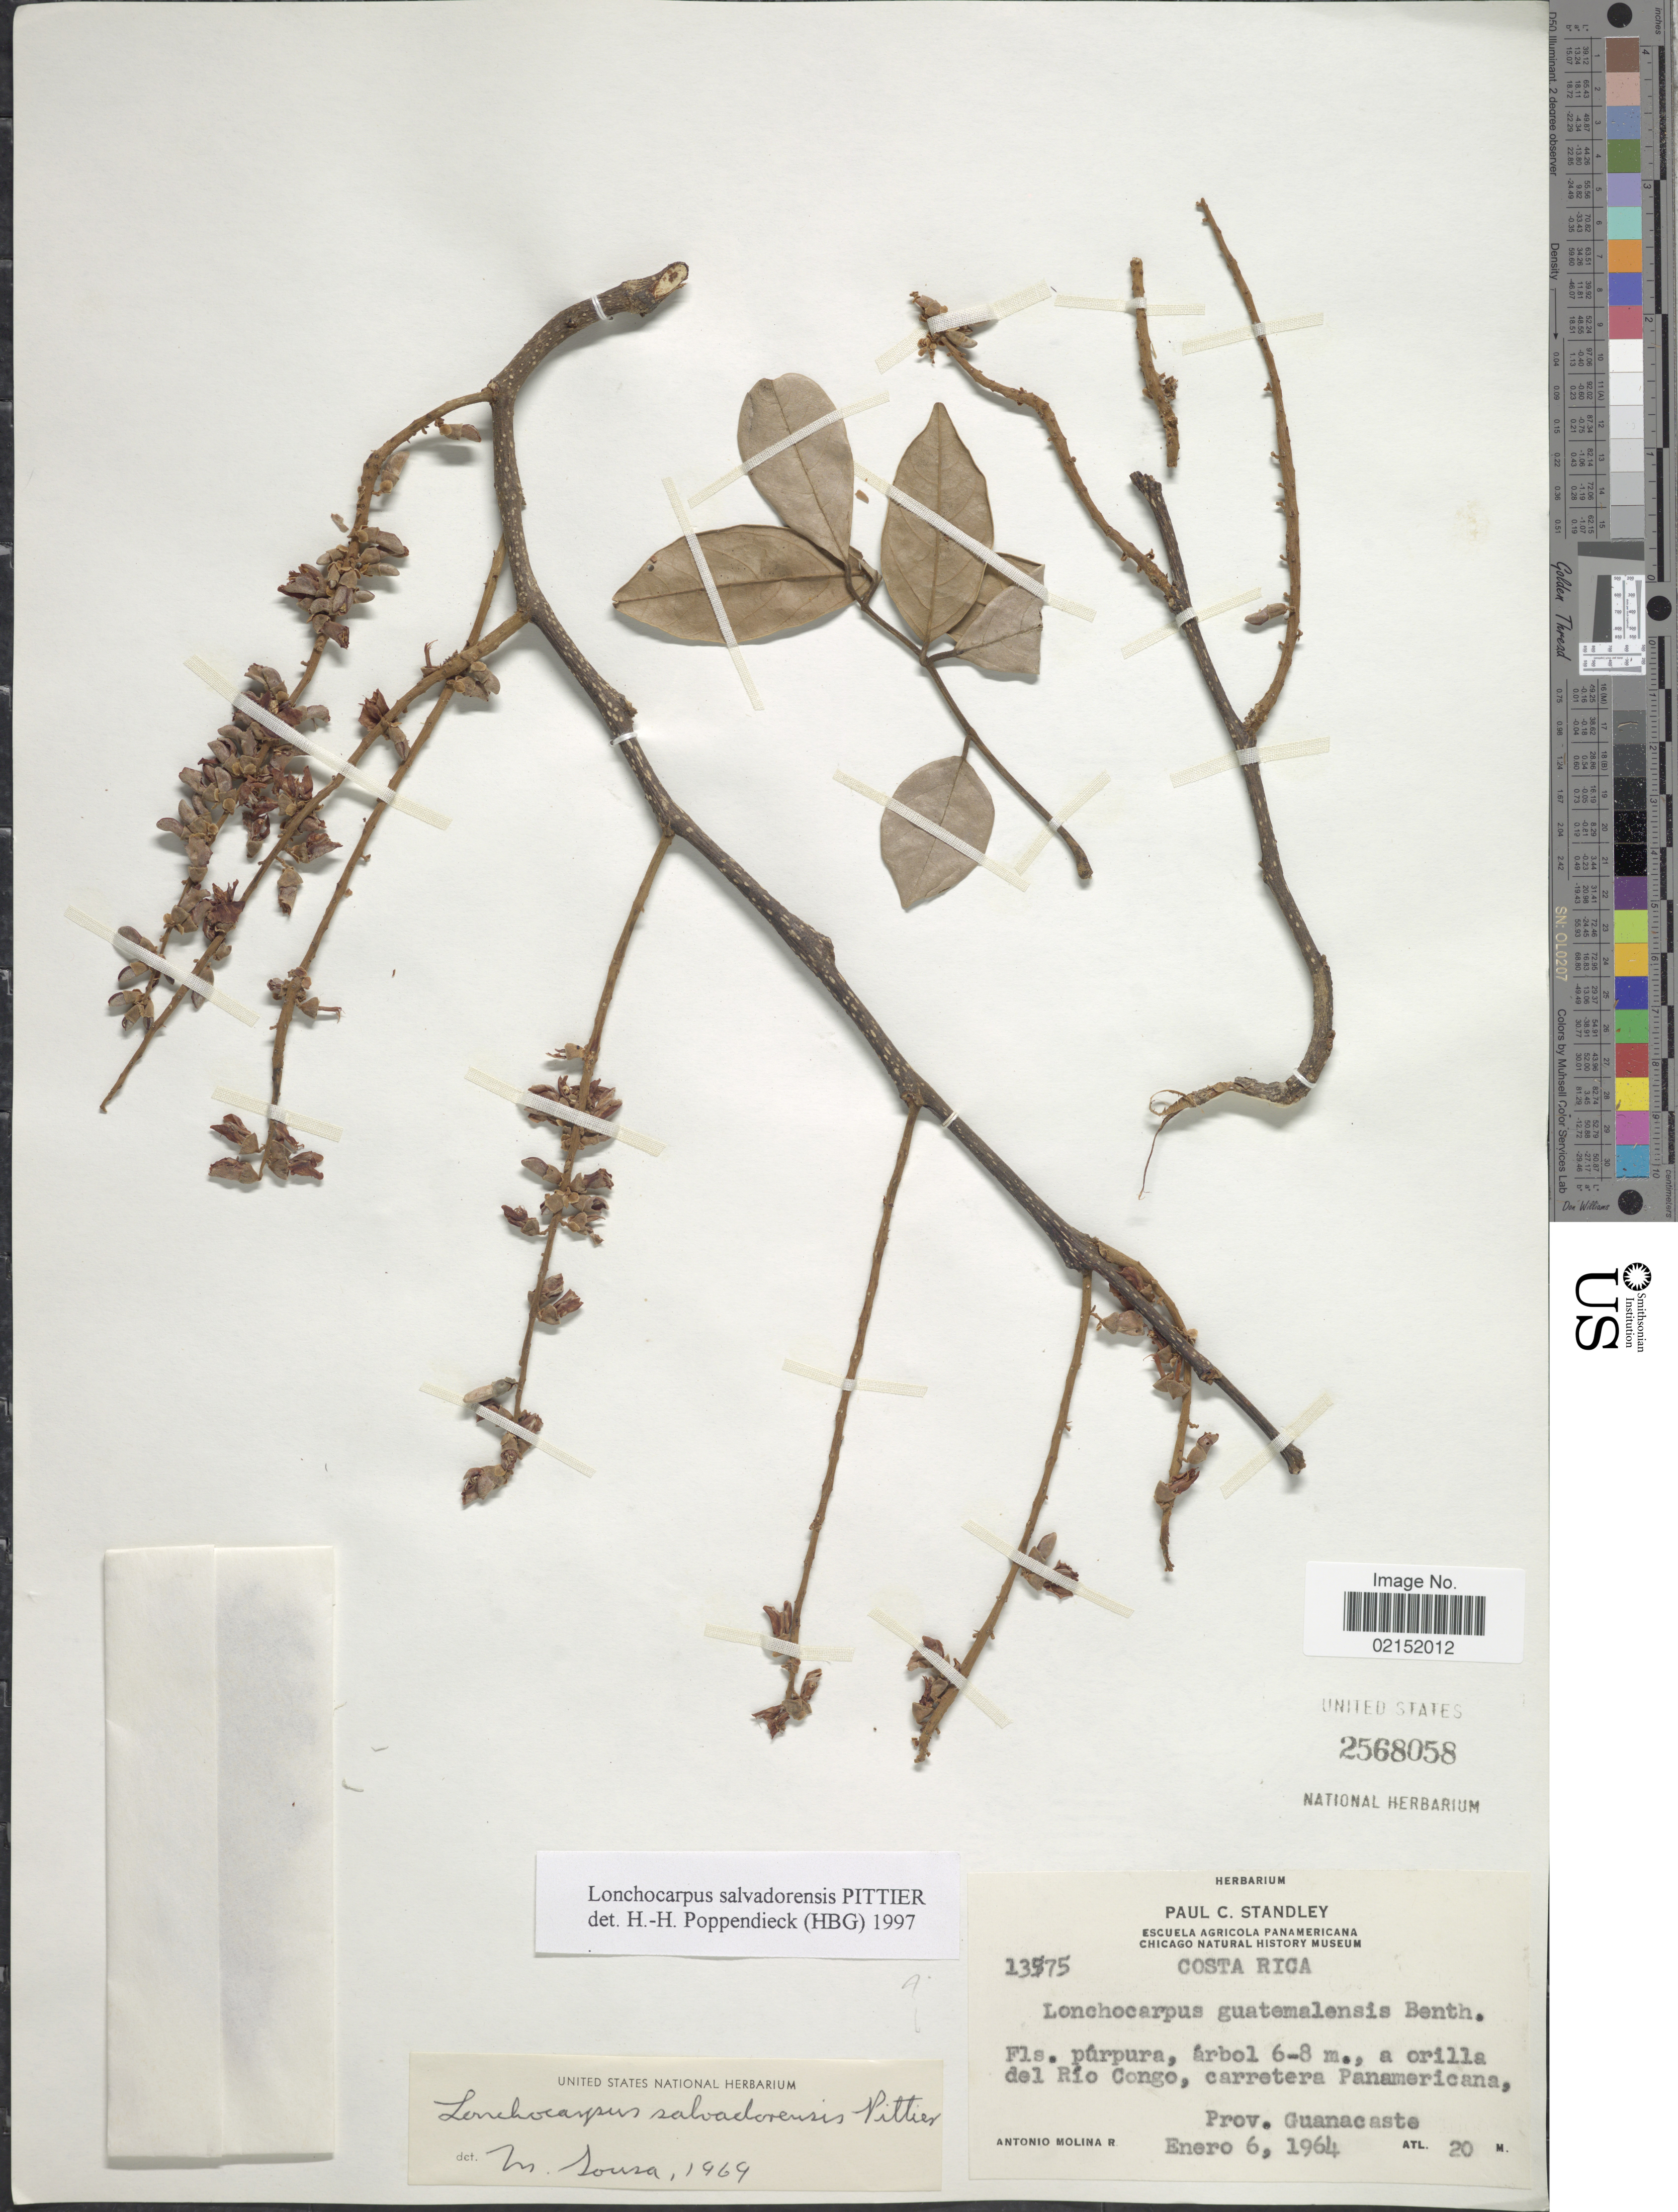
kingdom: Plantae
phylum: Tracheophyta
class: Magnoliopsida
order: Fabales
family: Fabaceae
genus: Lonchocarpus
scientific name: Lonchocarpus salvadorensis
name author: Pittier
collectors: A. Molina R.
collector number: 1375*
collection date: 1964-01-06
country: Costa Rica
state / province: Guanacaste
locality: A orilla del Rio Congo, carretera Panamericana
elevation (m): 20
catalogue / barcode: US 2568058